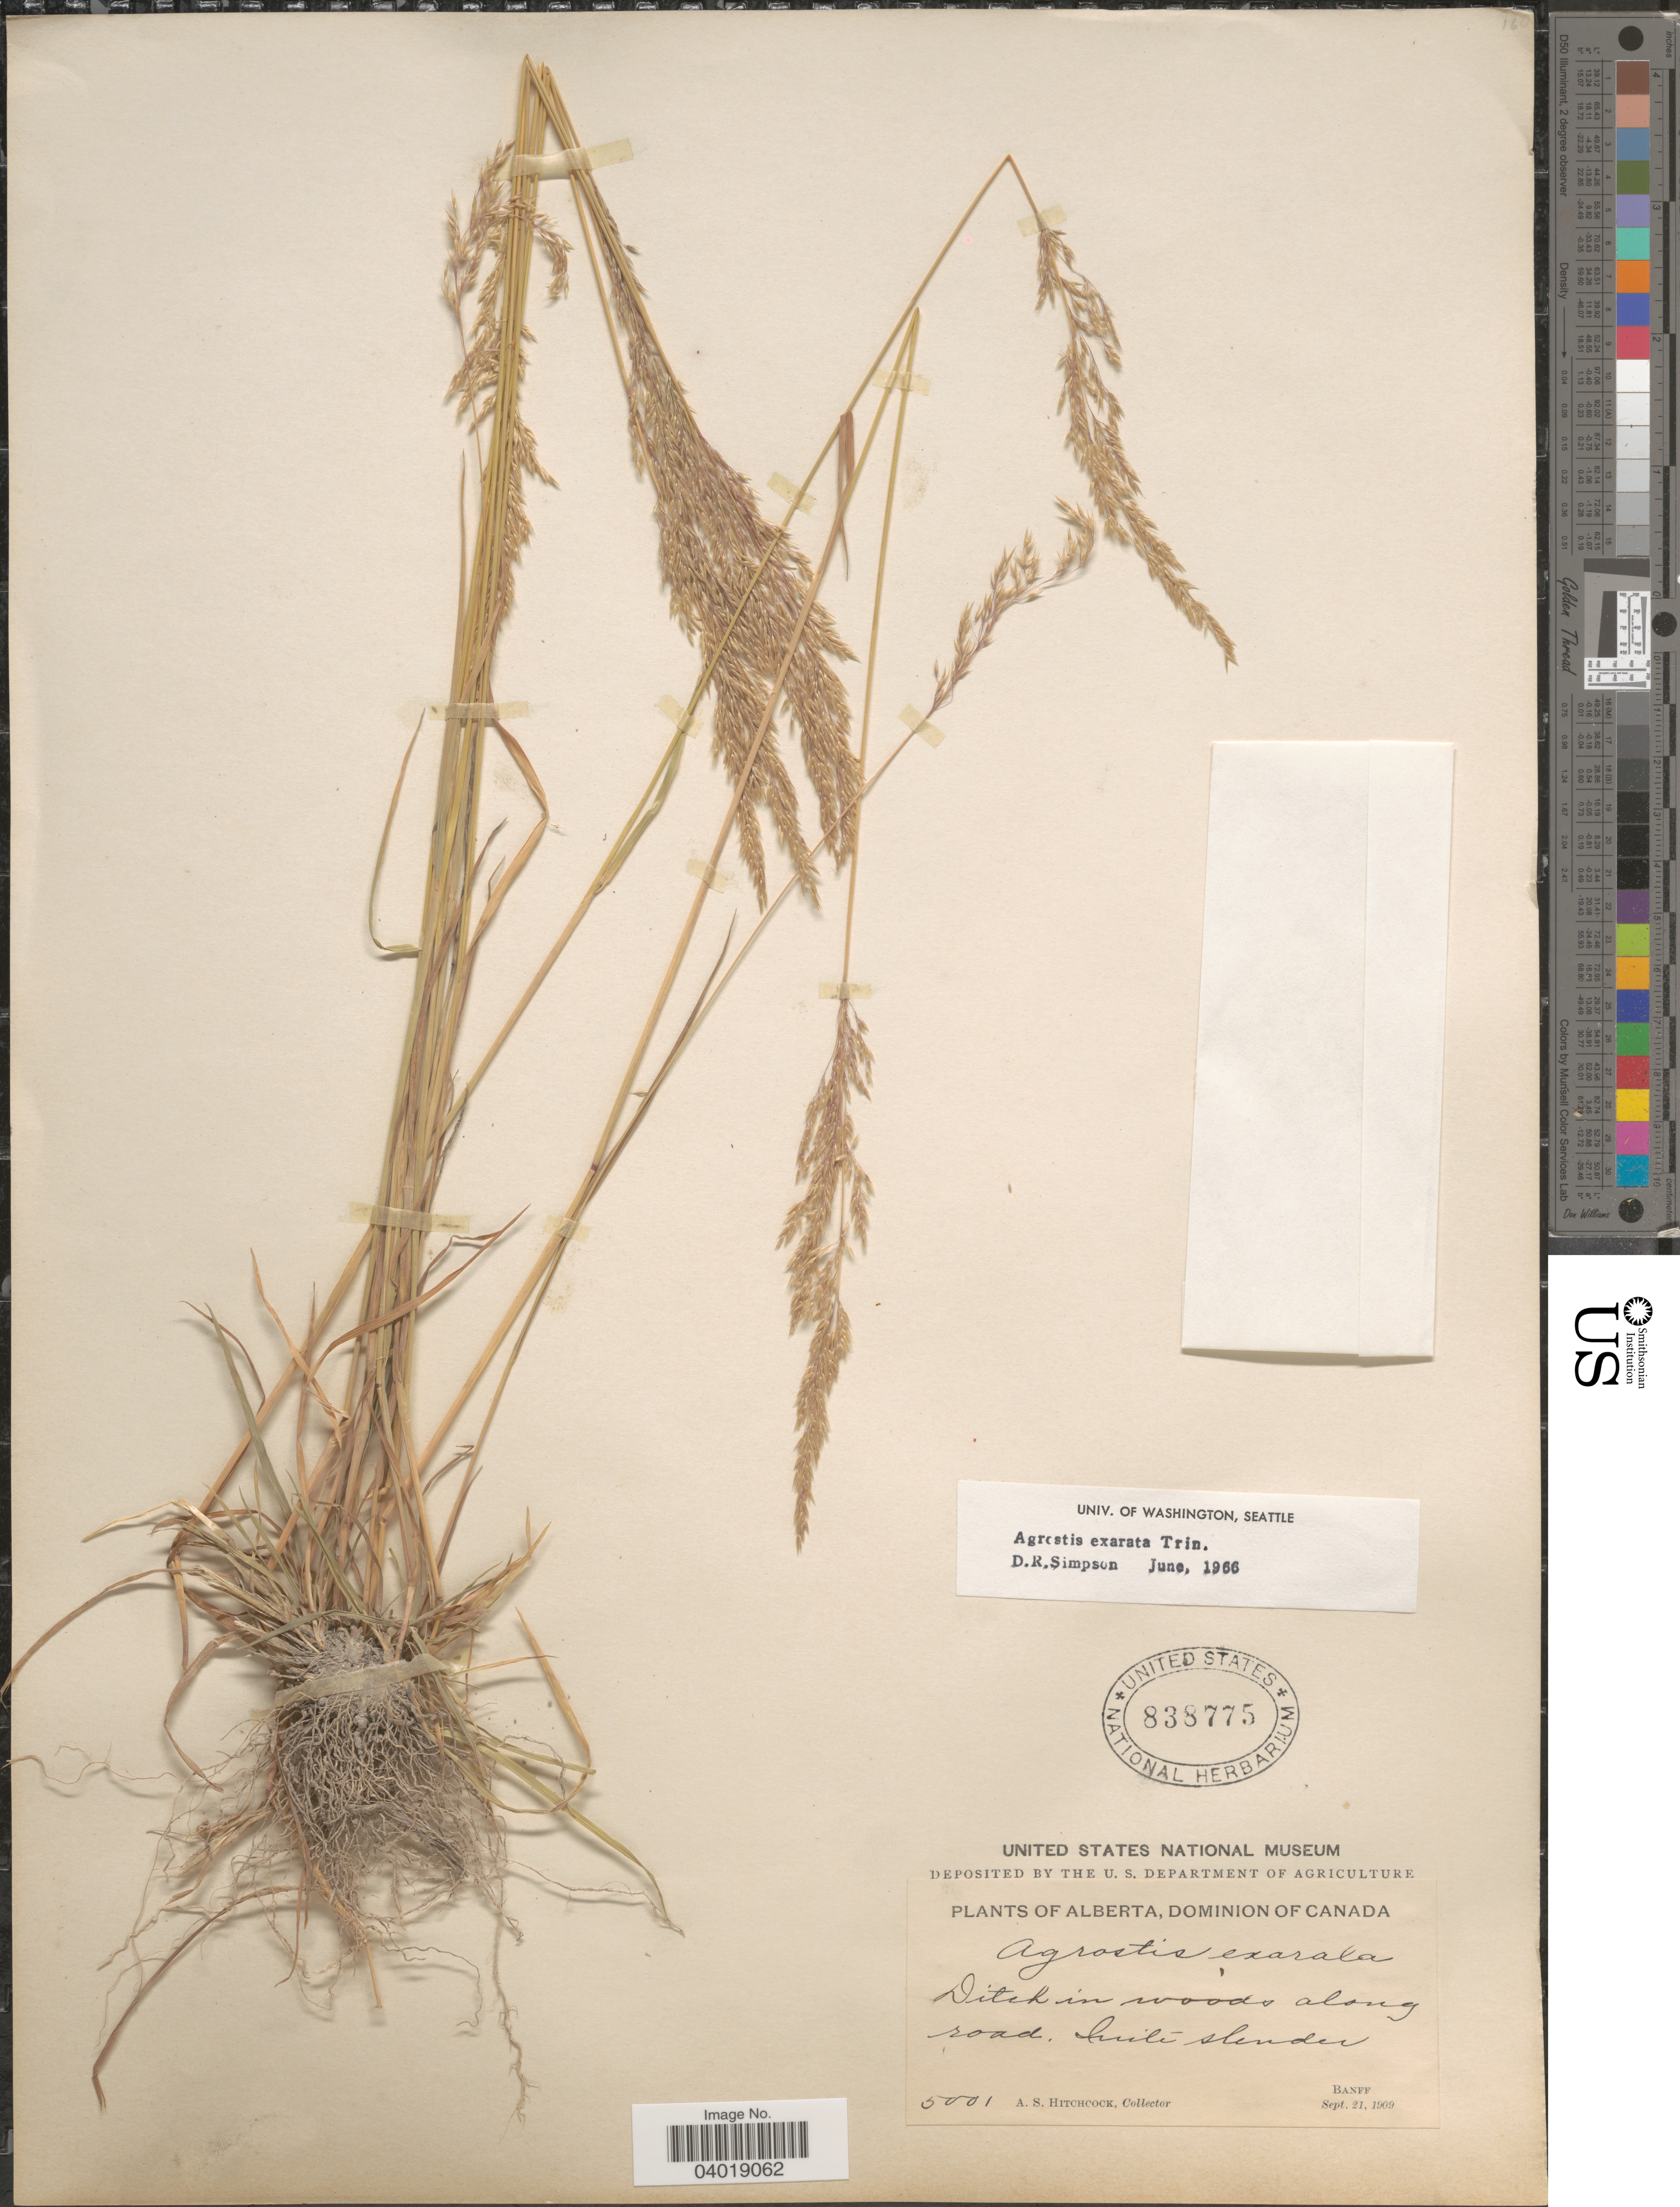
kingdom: Plantae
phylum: Tracheophyta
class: Liliopsida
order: Poales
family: Poaceae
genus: Agrostis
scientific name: Agrostis exarata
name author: Trin.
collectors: A. S. Hitchcock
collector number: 5001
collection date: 1909-09-21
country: Canada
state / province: Alberta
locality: Dominion of Canada. Along road. Banff.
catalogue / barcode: US 838775